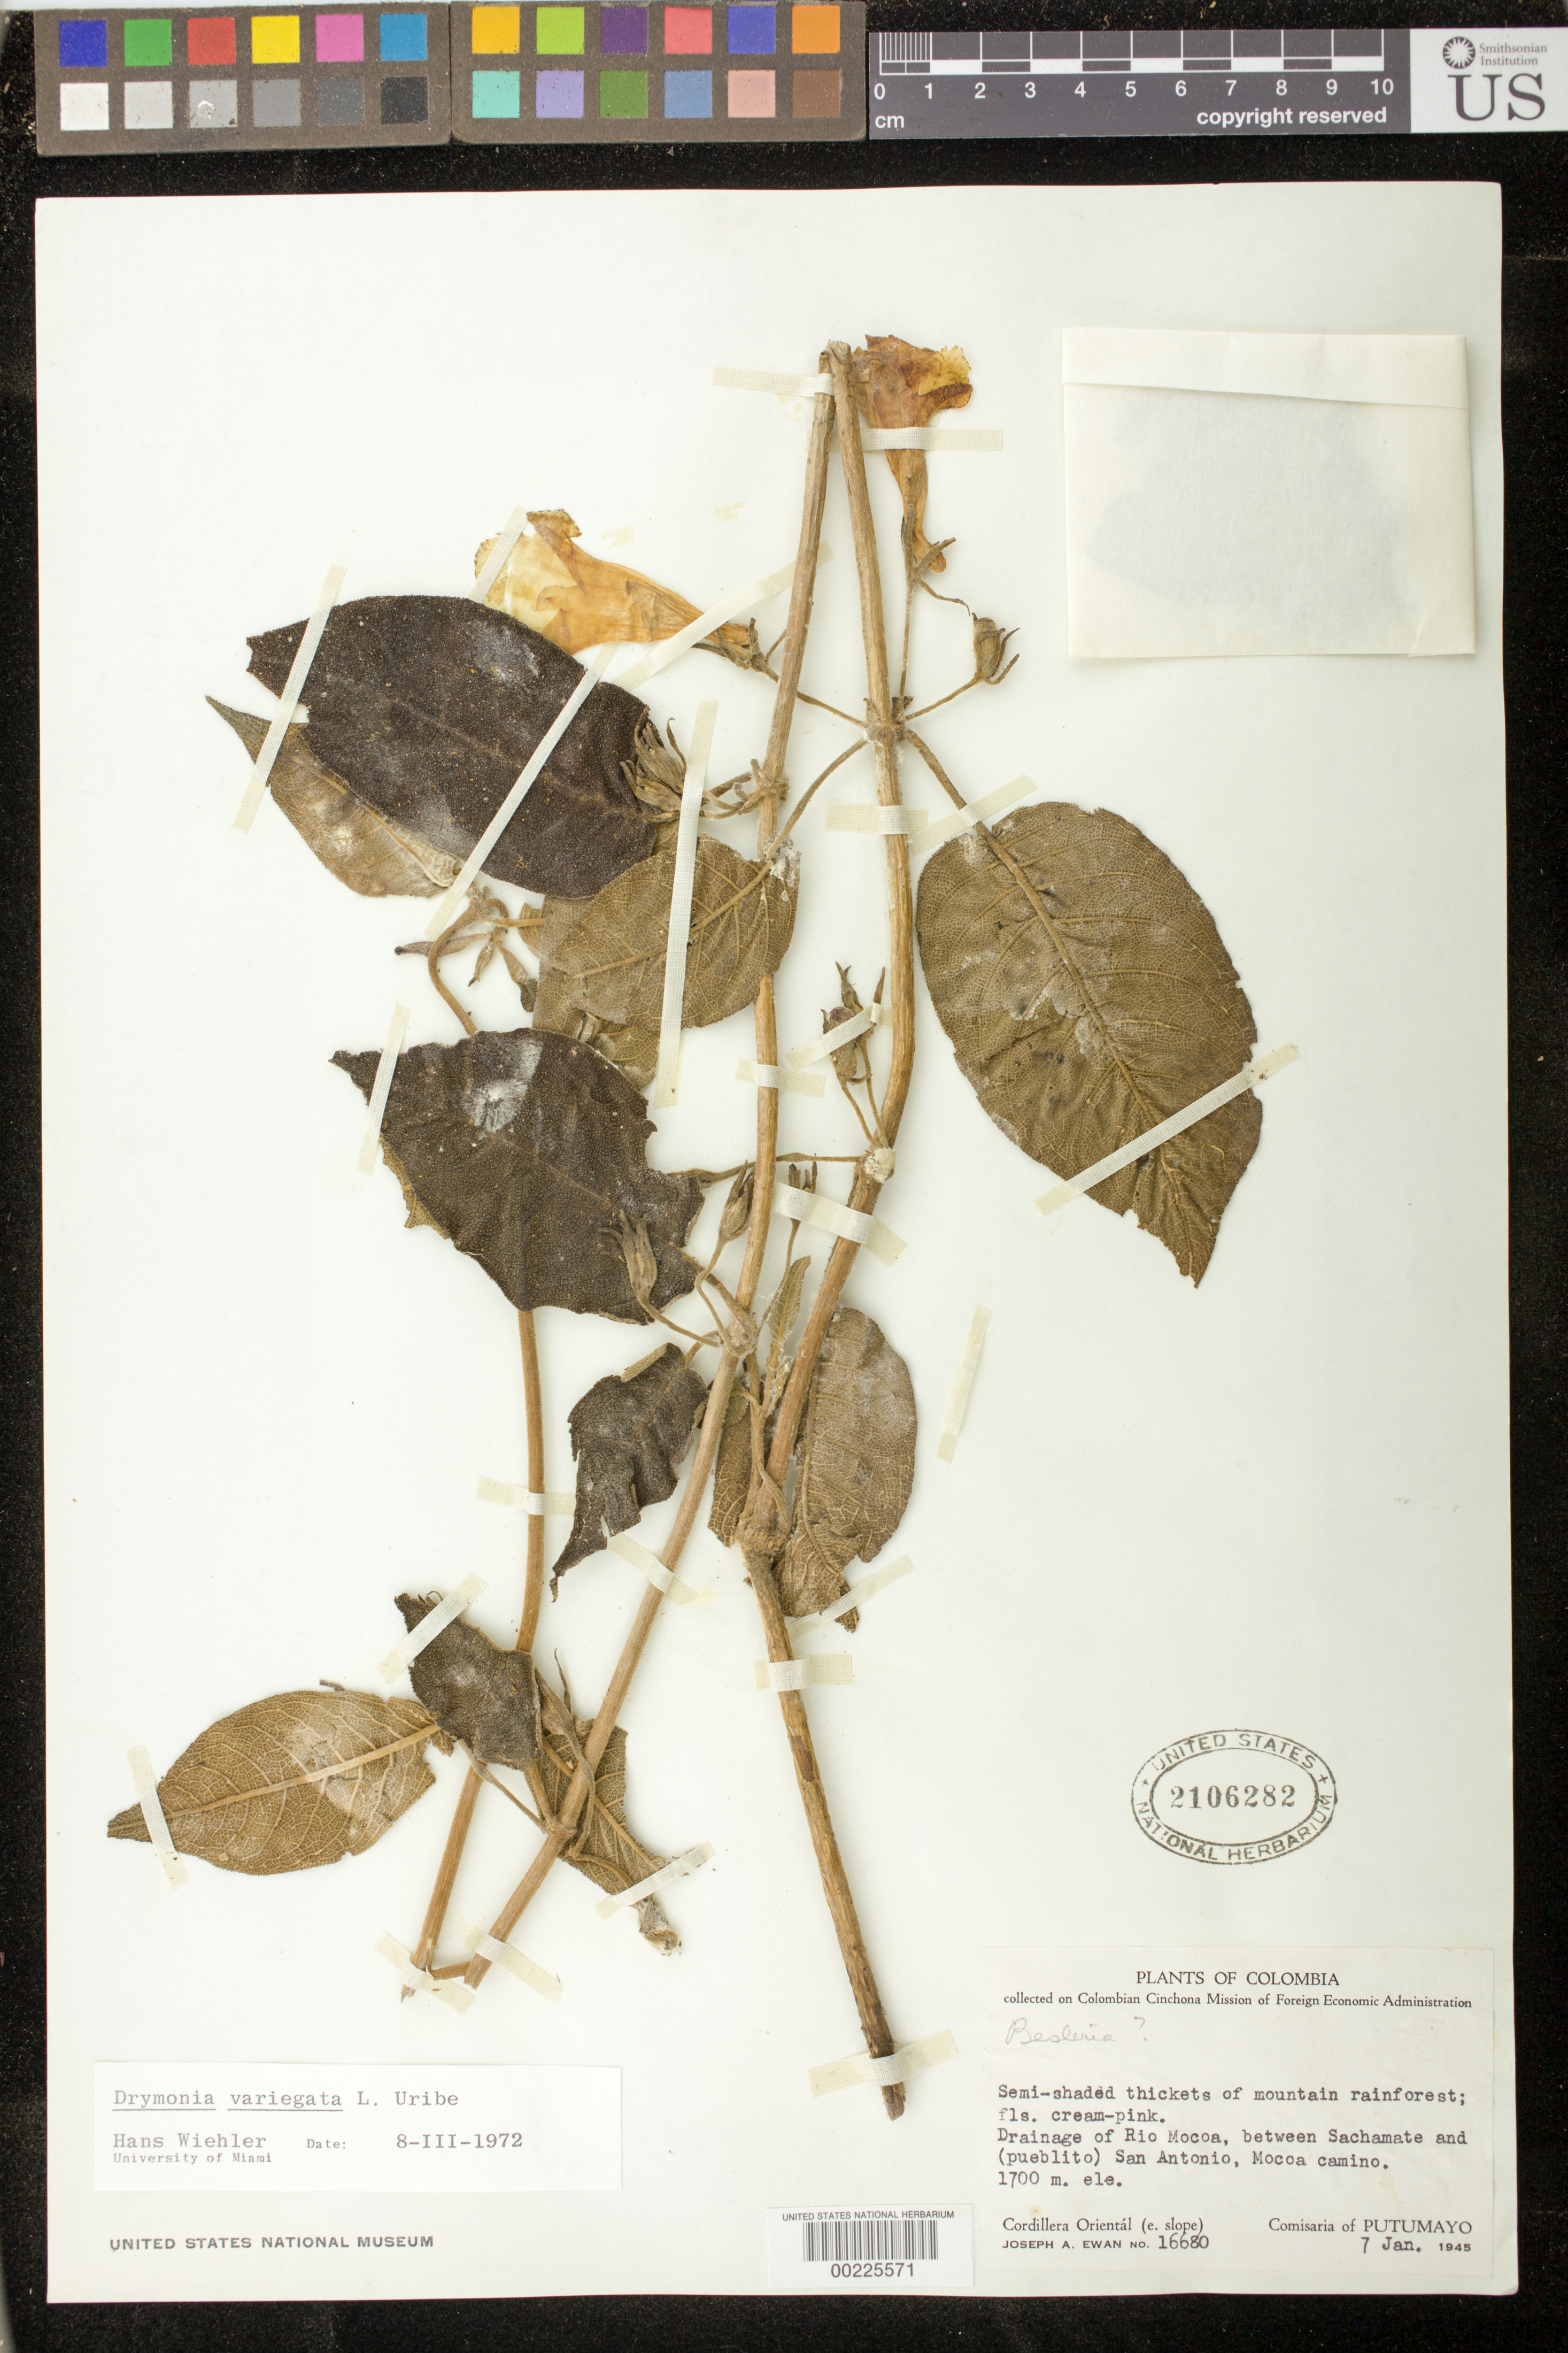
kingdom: Plantae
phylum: Tracheophyta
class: Magnoliopsida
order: Lamiales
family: Gesneriaceae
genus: Drymonia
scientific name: Drymonia variegata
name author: L. Uribe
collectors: J. A. Ewan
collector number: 16680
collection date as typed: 07 Jan 1945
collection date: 1945-01-07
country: Colombia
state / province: Putumayo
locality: Cordillera Oriental (E slope), drainage of Rio Mocoa, between Sachamate and (Pueblito) San Antonio, Mocoa camino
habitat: Semi-shaded thickets of mountain rainforest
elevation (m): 1700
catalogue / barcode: US 2106282